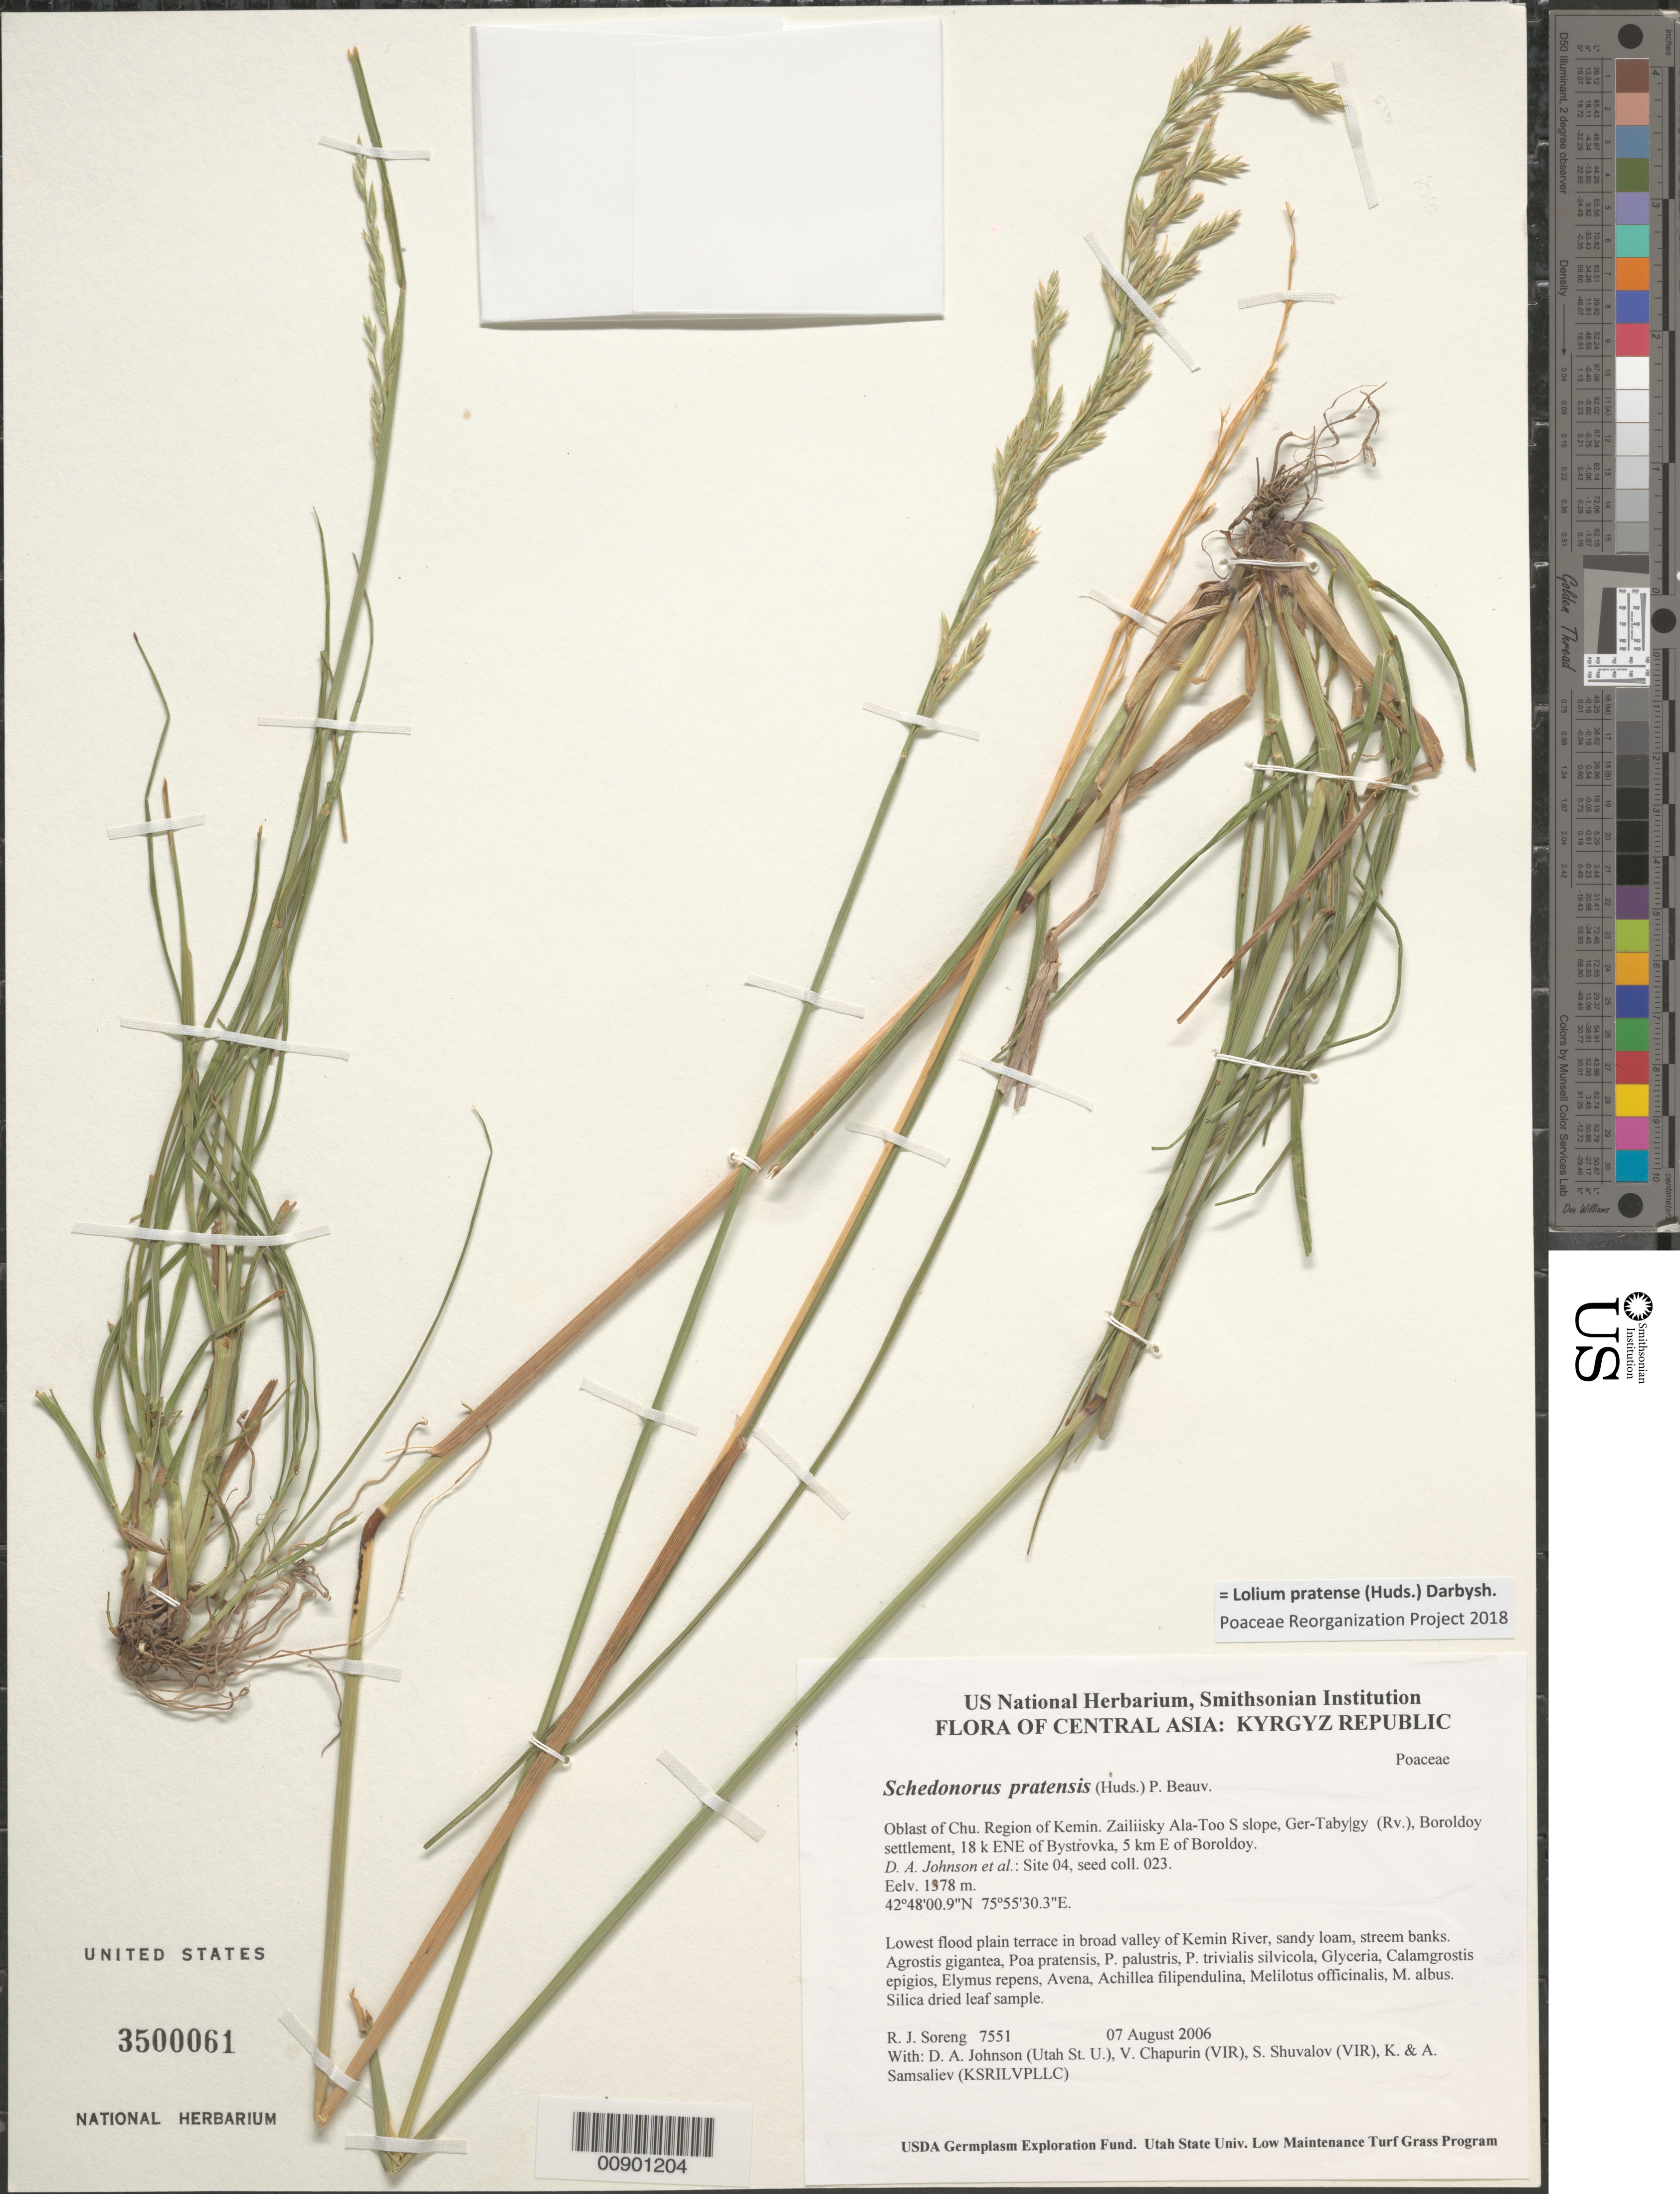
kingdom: Plantae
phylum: Tracheophyta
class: Liliopsida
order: Poales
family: Poaceae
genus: Lolium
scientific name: Lolium pratense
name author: (Huds.) Darbysh.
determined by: Poaceae Reorganization Project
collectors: R. J. Soreng, D. Johnson, S. Shuvalov, V. Chapurin, K. Samsaliev & A. Samsaliev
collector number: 7551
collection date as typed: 07 Aug 2006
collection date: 2006-08-07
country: Kyrgyzstan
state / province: Chu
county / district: Kemin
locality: Zailiisky Ala-Too S slope, Ger-Taby|gy (Rv.), Boroldoy settlement, 18 km ENE of Bystrovka, 5 km E of Boroldoy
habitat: Lowest flood plain terrace in broad valley of Kemin River, sandy loam, streem banks.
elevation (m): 1378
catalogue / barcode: US 3500061